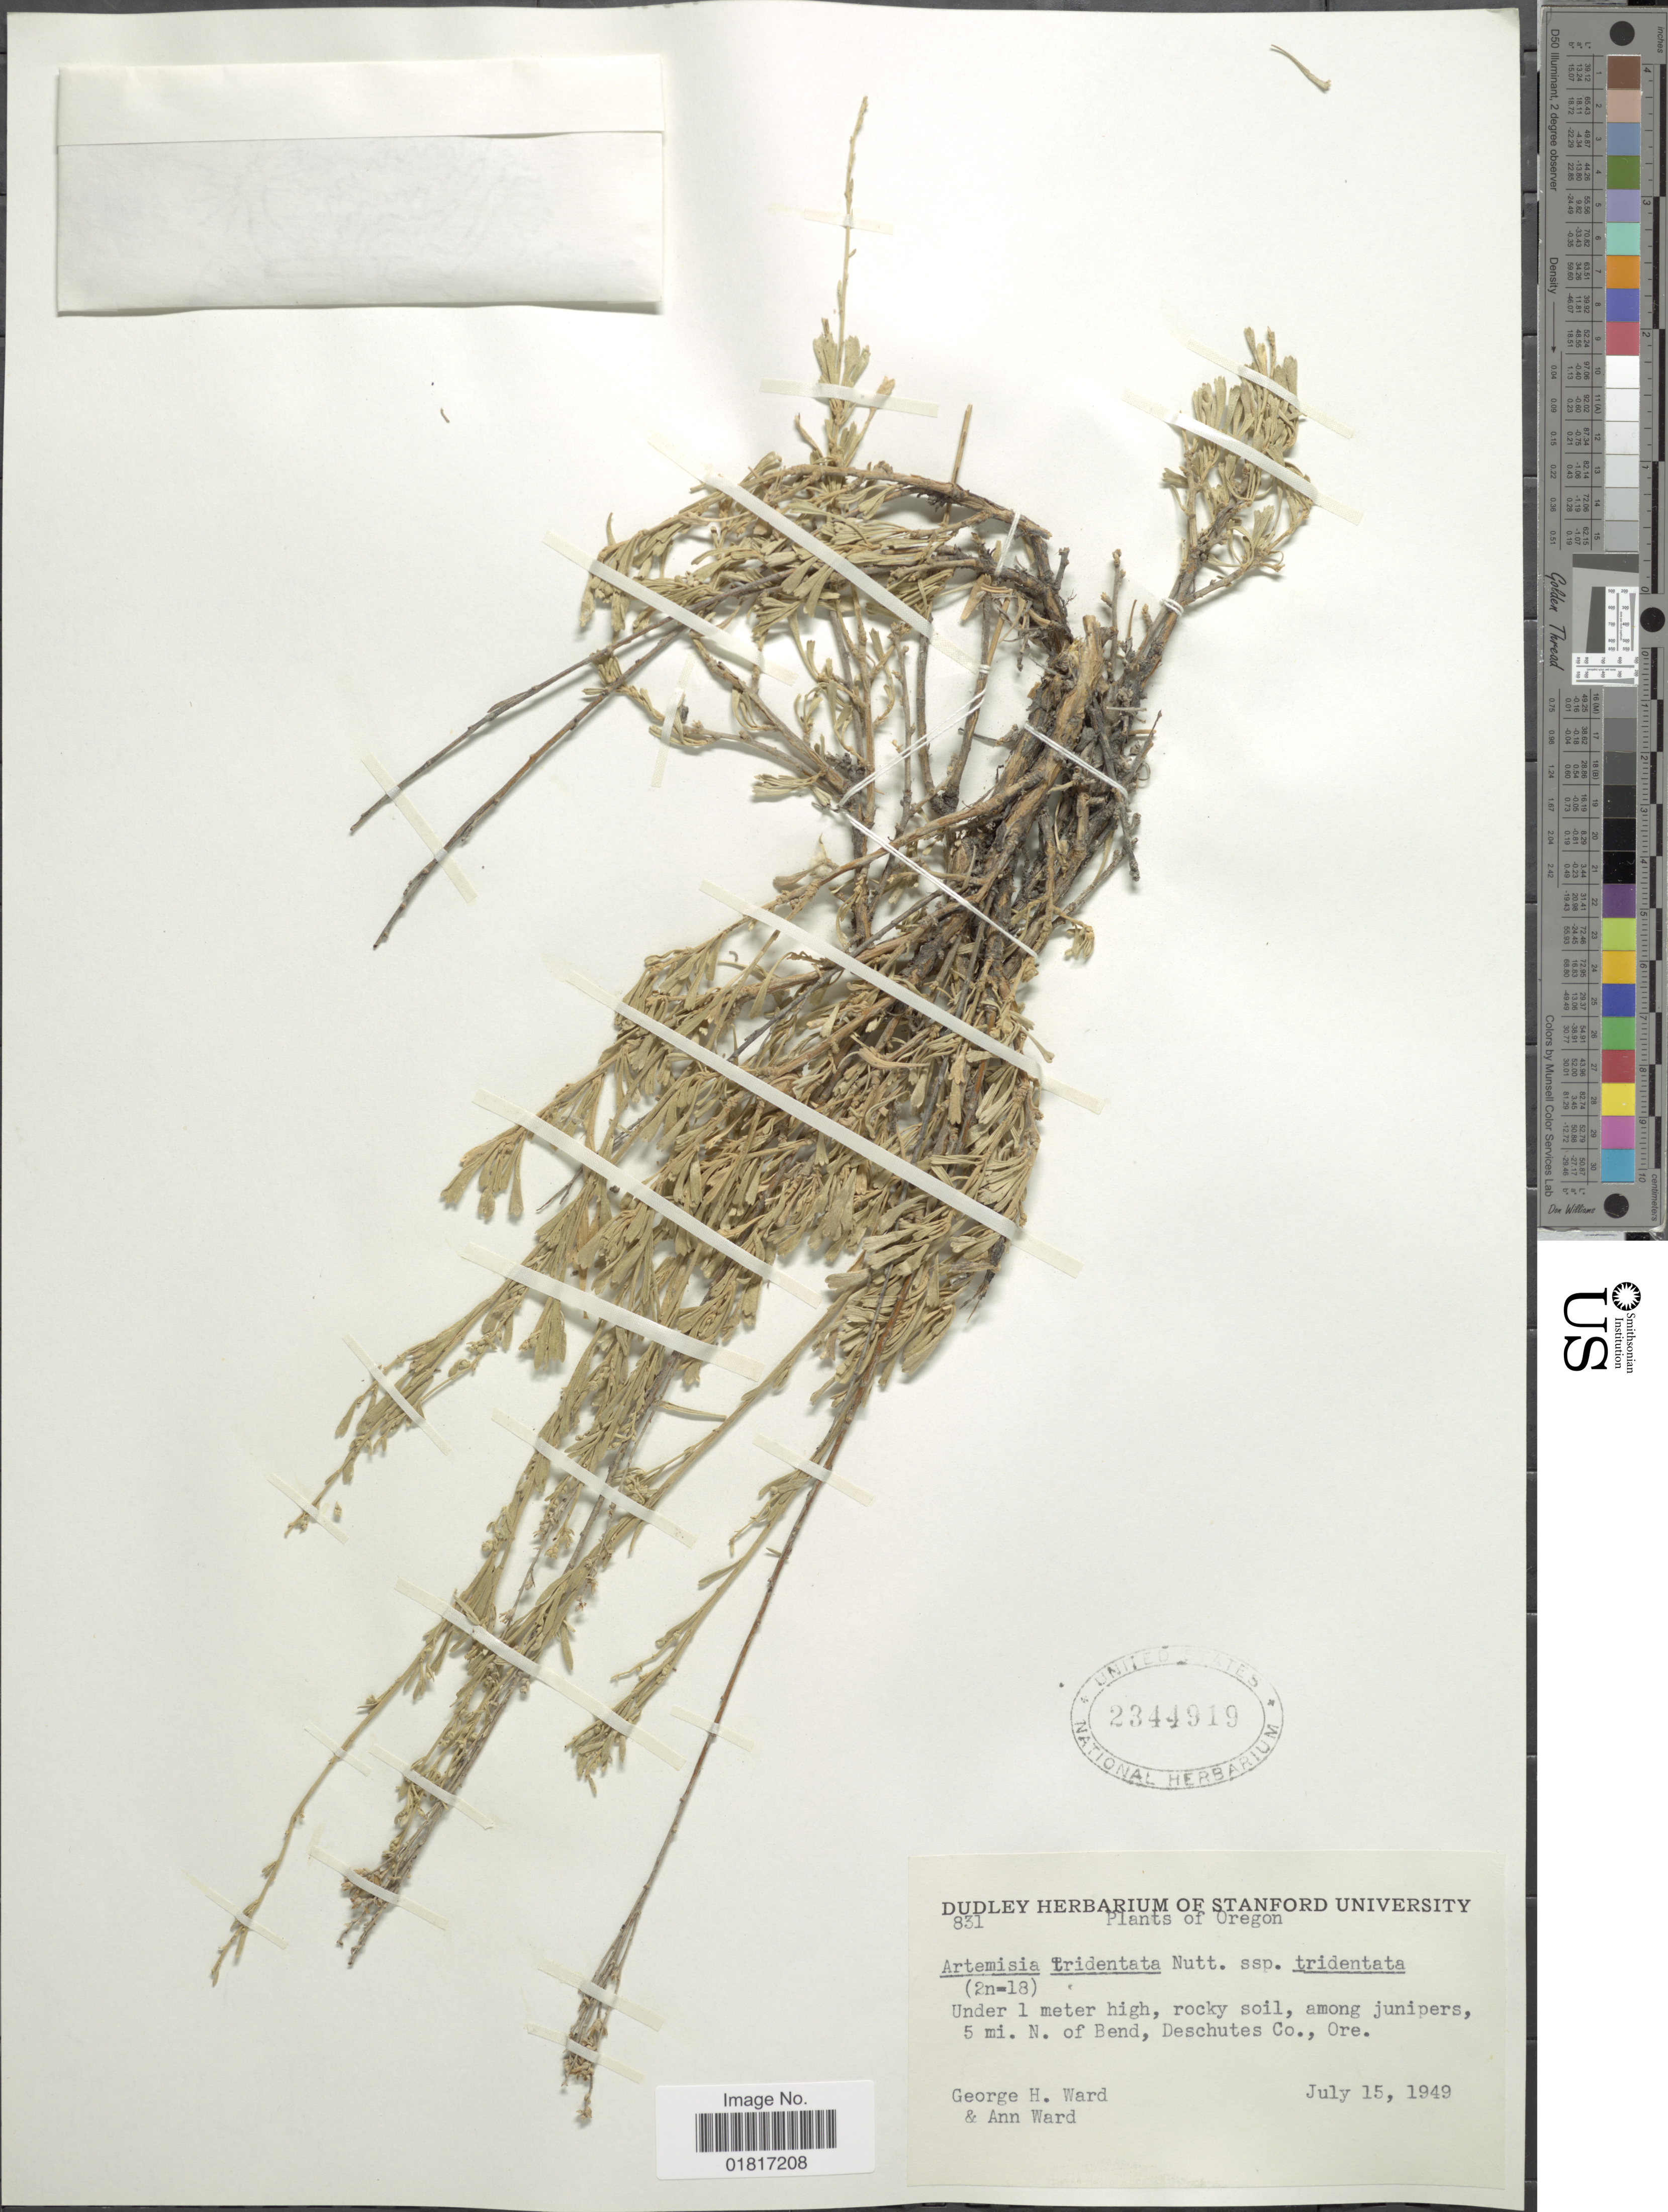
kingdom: Plantae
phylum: Tracheophyta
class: Magnoliopsida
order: Asterales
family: Asteraceae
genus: Artemisia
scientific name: Artemisia tridentata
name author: Nutt.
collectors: G. H. Ward & A. Ward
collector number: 831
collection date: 1949-07-15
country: United States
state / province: Oregon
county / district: Deschutes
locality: Among junipers, 5 mi N of Bend, Deschutes Co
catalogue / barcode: US 2344919